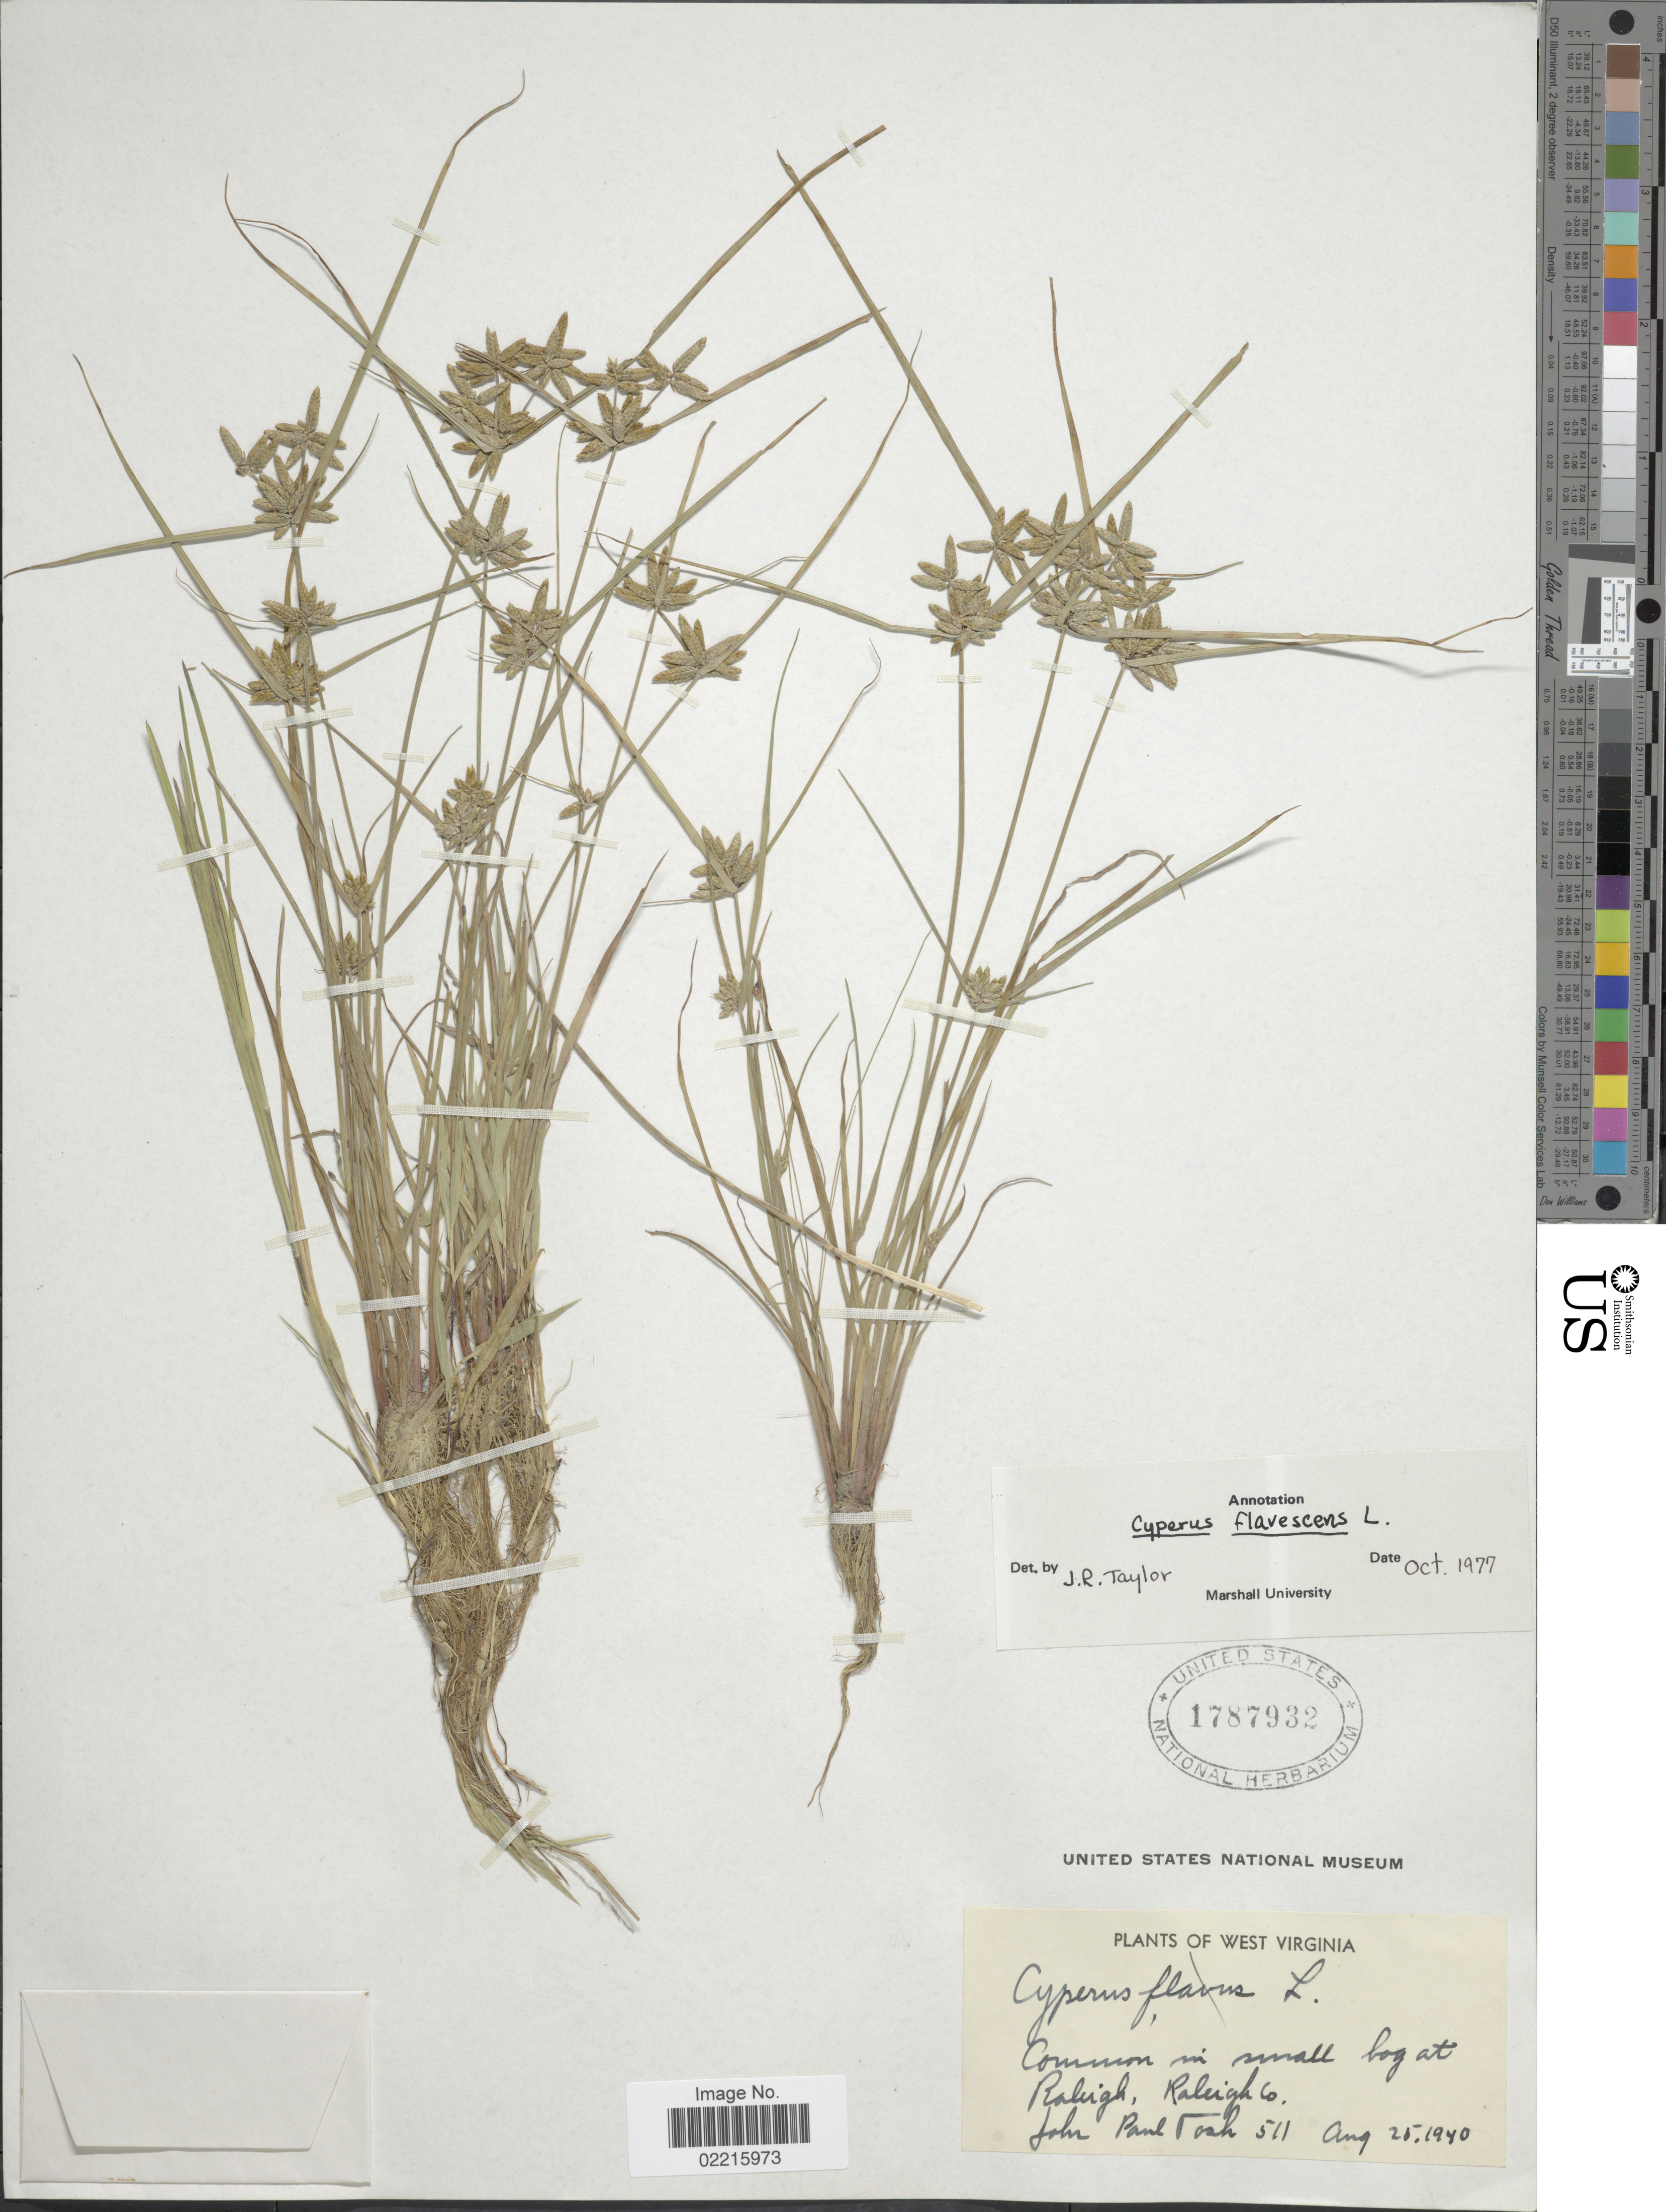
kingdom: Plantae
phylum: Tracheophyta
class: Liliopsida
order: Poales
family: Cyperaceae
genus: Cyperus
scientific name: Cyperus flavescens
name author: L.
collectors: J. Tosh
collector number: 511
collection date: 1940-08-25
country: United States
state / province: West Virginia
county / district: Pendleton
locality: Small bog at Raleigh, Raleigh Co.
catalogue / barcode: US 1787932